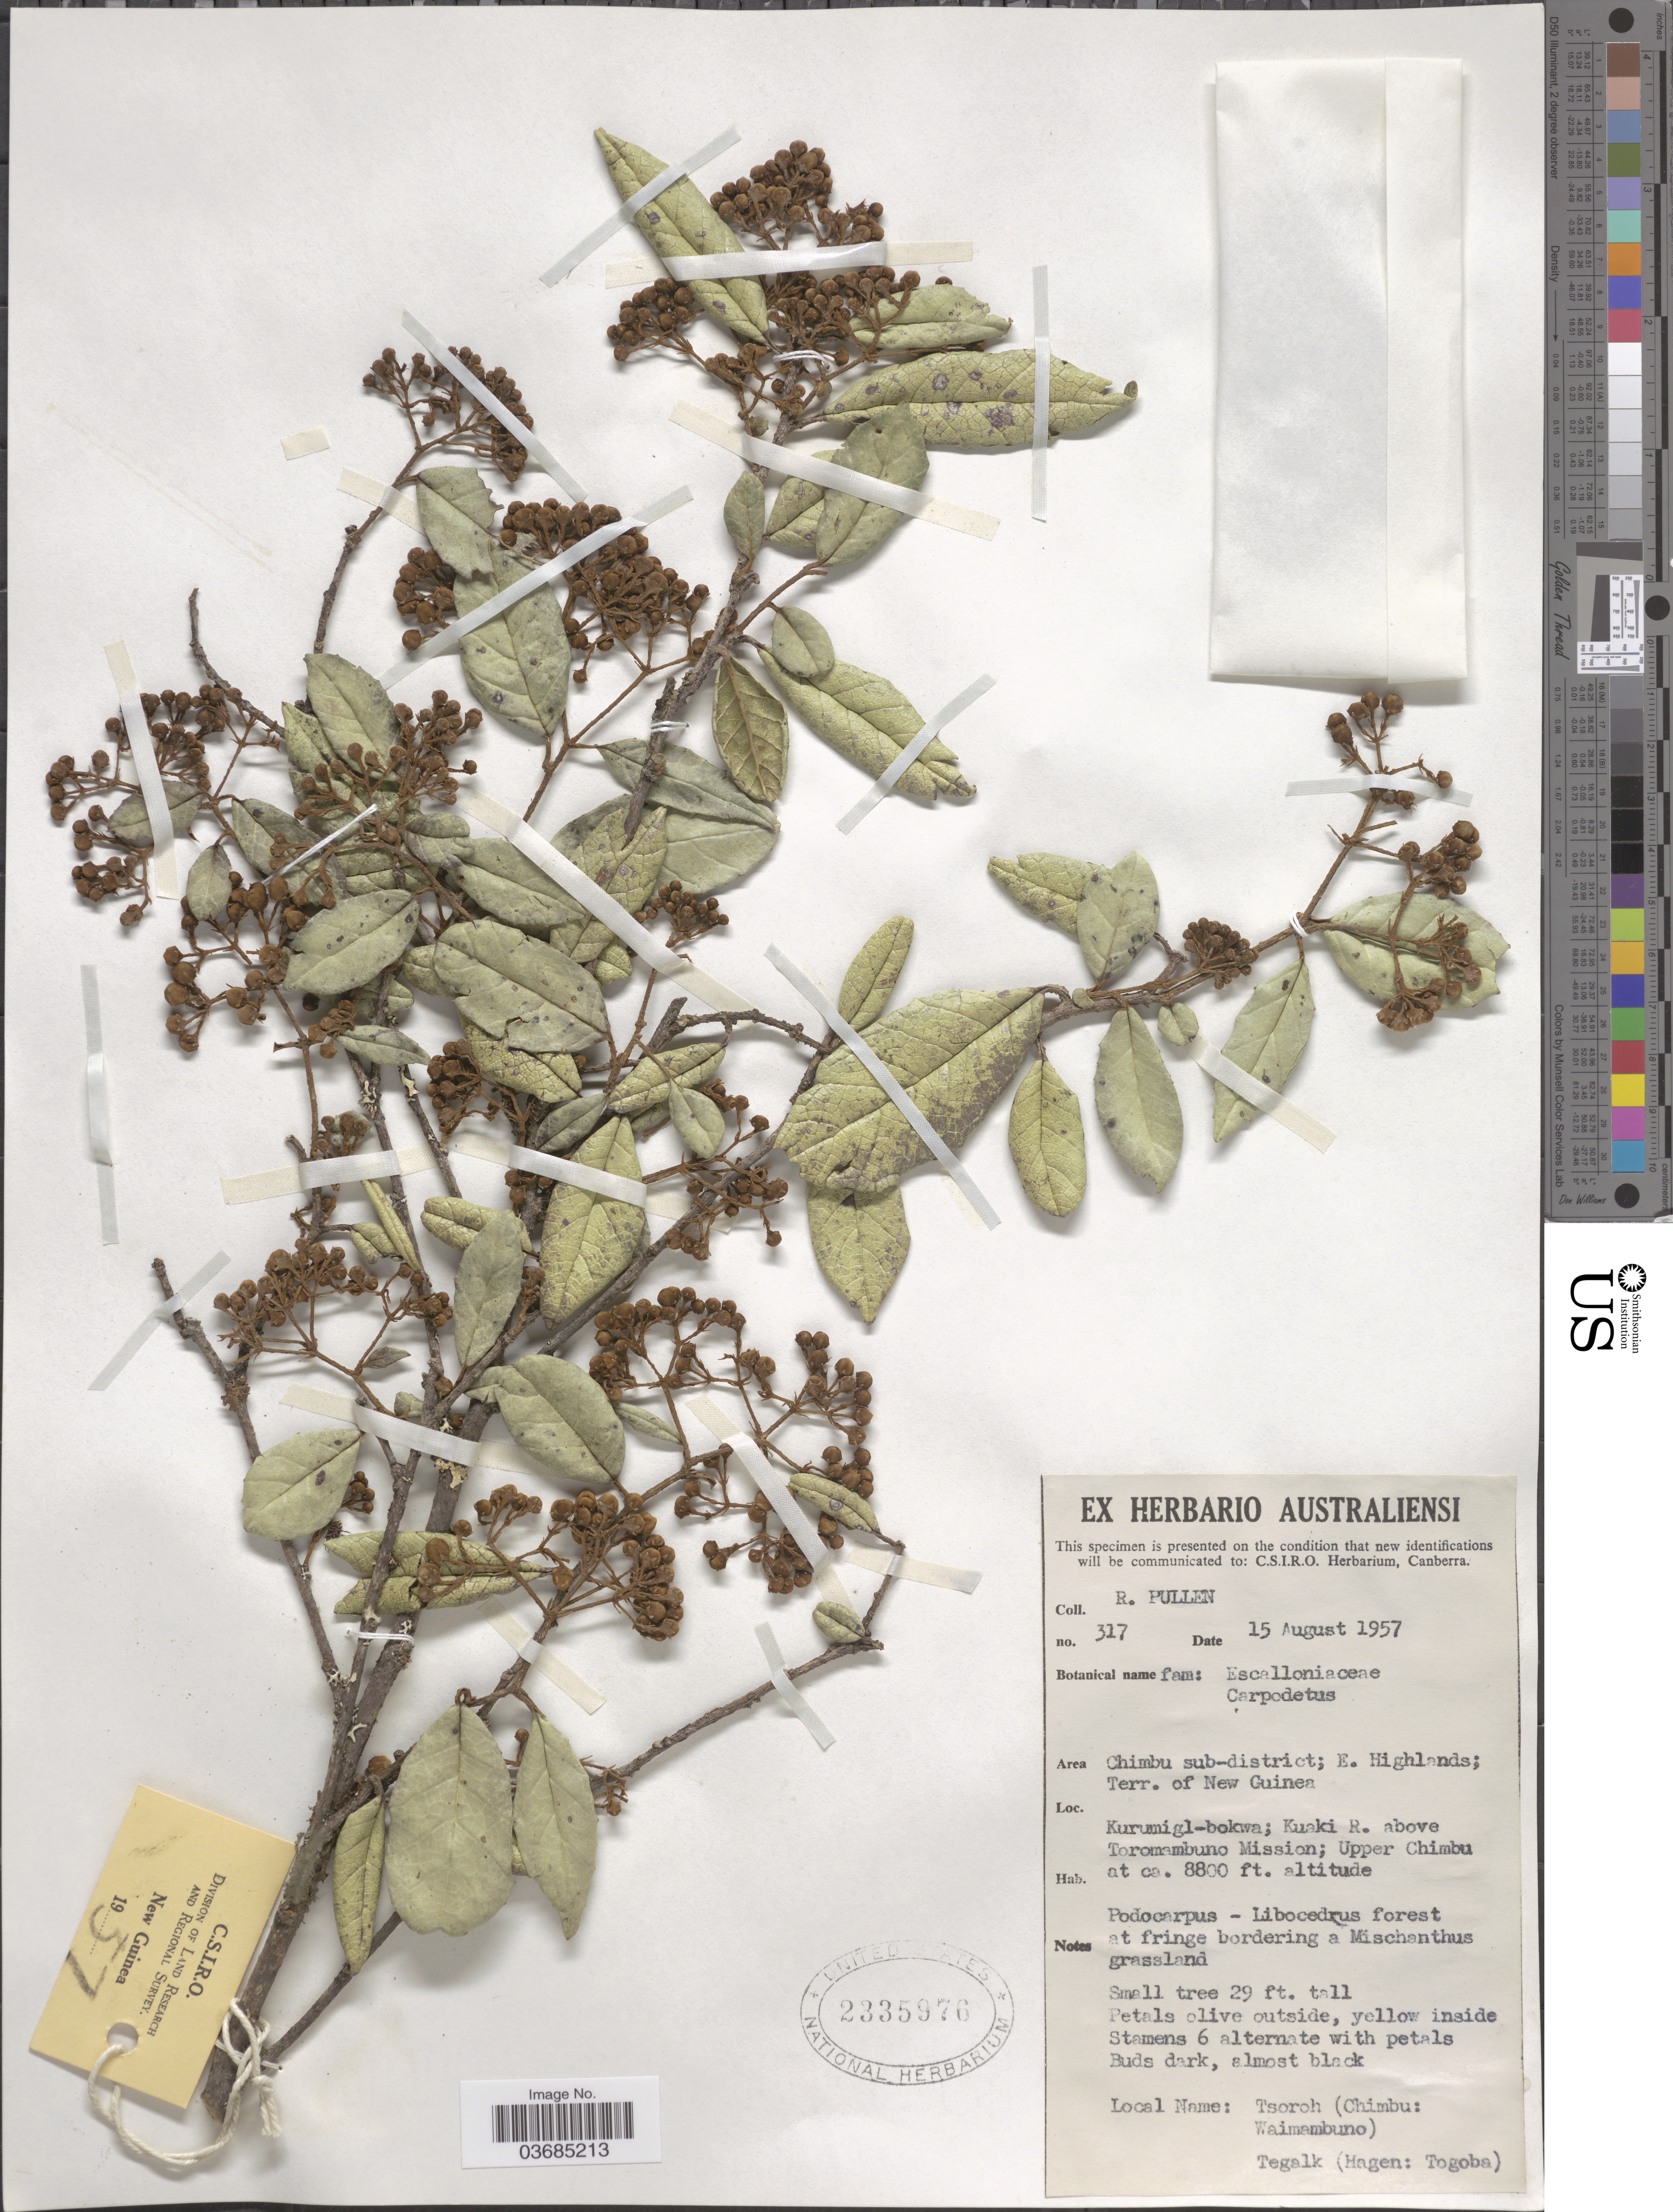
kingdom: Plantae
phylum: Tracheophyta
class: Magnoliopsida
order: Asterales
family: Rousseaceae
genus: Carpodetus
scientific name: Carpodetus sp.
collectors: R. Pullen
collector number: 317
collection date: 1957-08-15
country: Papua New Guinea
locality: C.S.I.R.O. Division of Land Research and Regional Survey New Guinea. Area Chimbu sub-dsitrict; E. Highlands; Terr. of New Guinea. Kurumigl-bokwa; Kuaki R. above Toromambuno Mission; Upper Chimbu.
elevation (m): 2682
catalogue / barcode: US 2335976